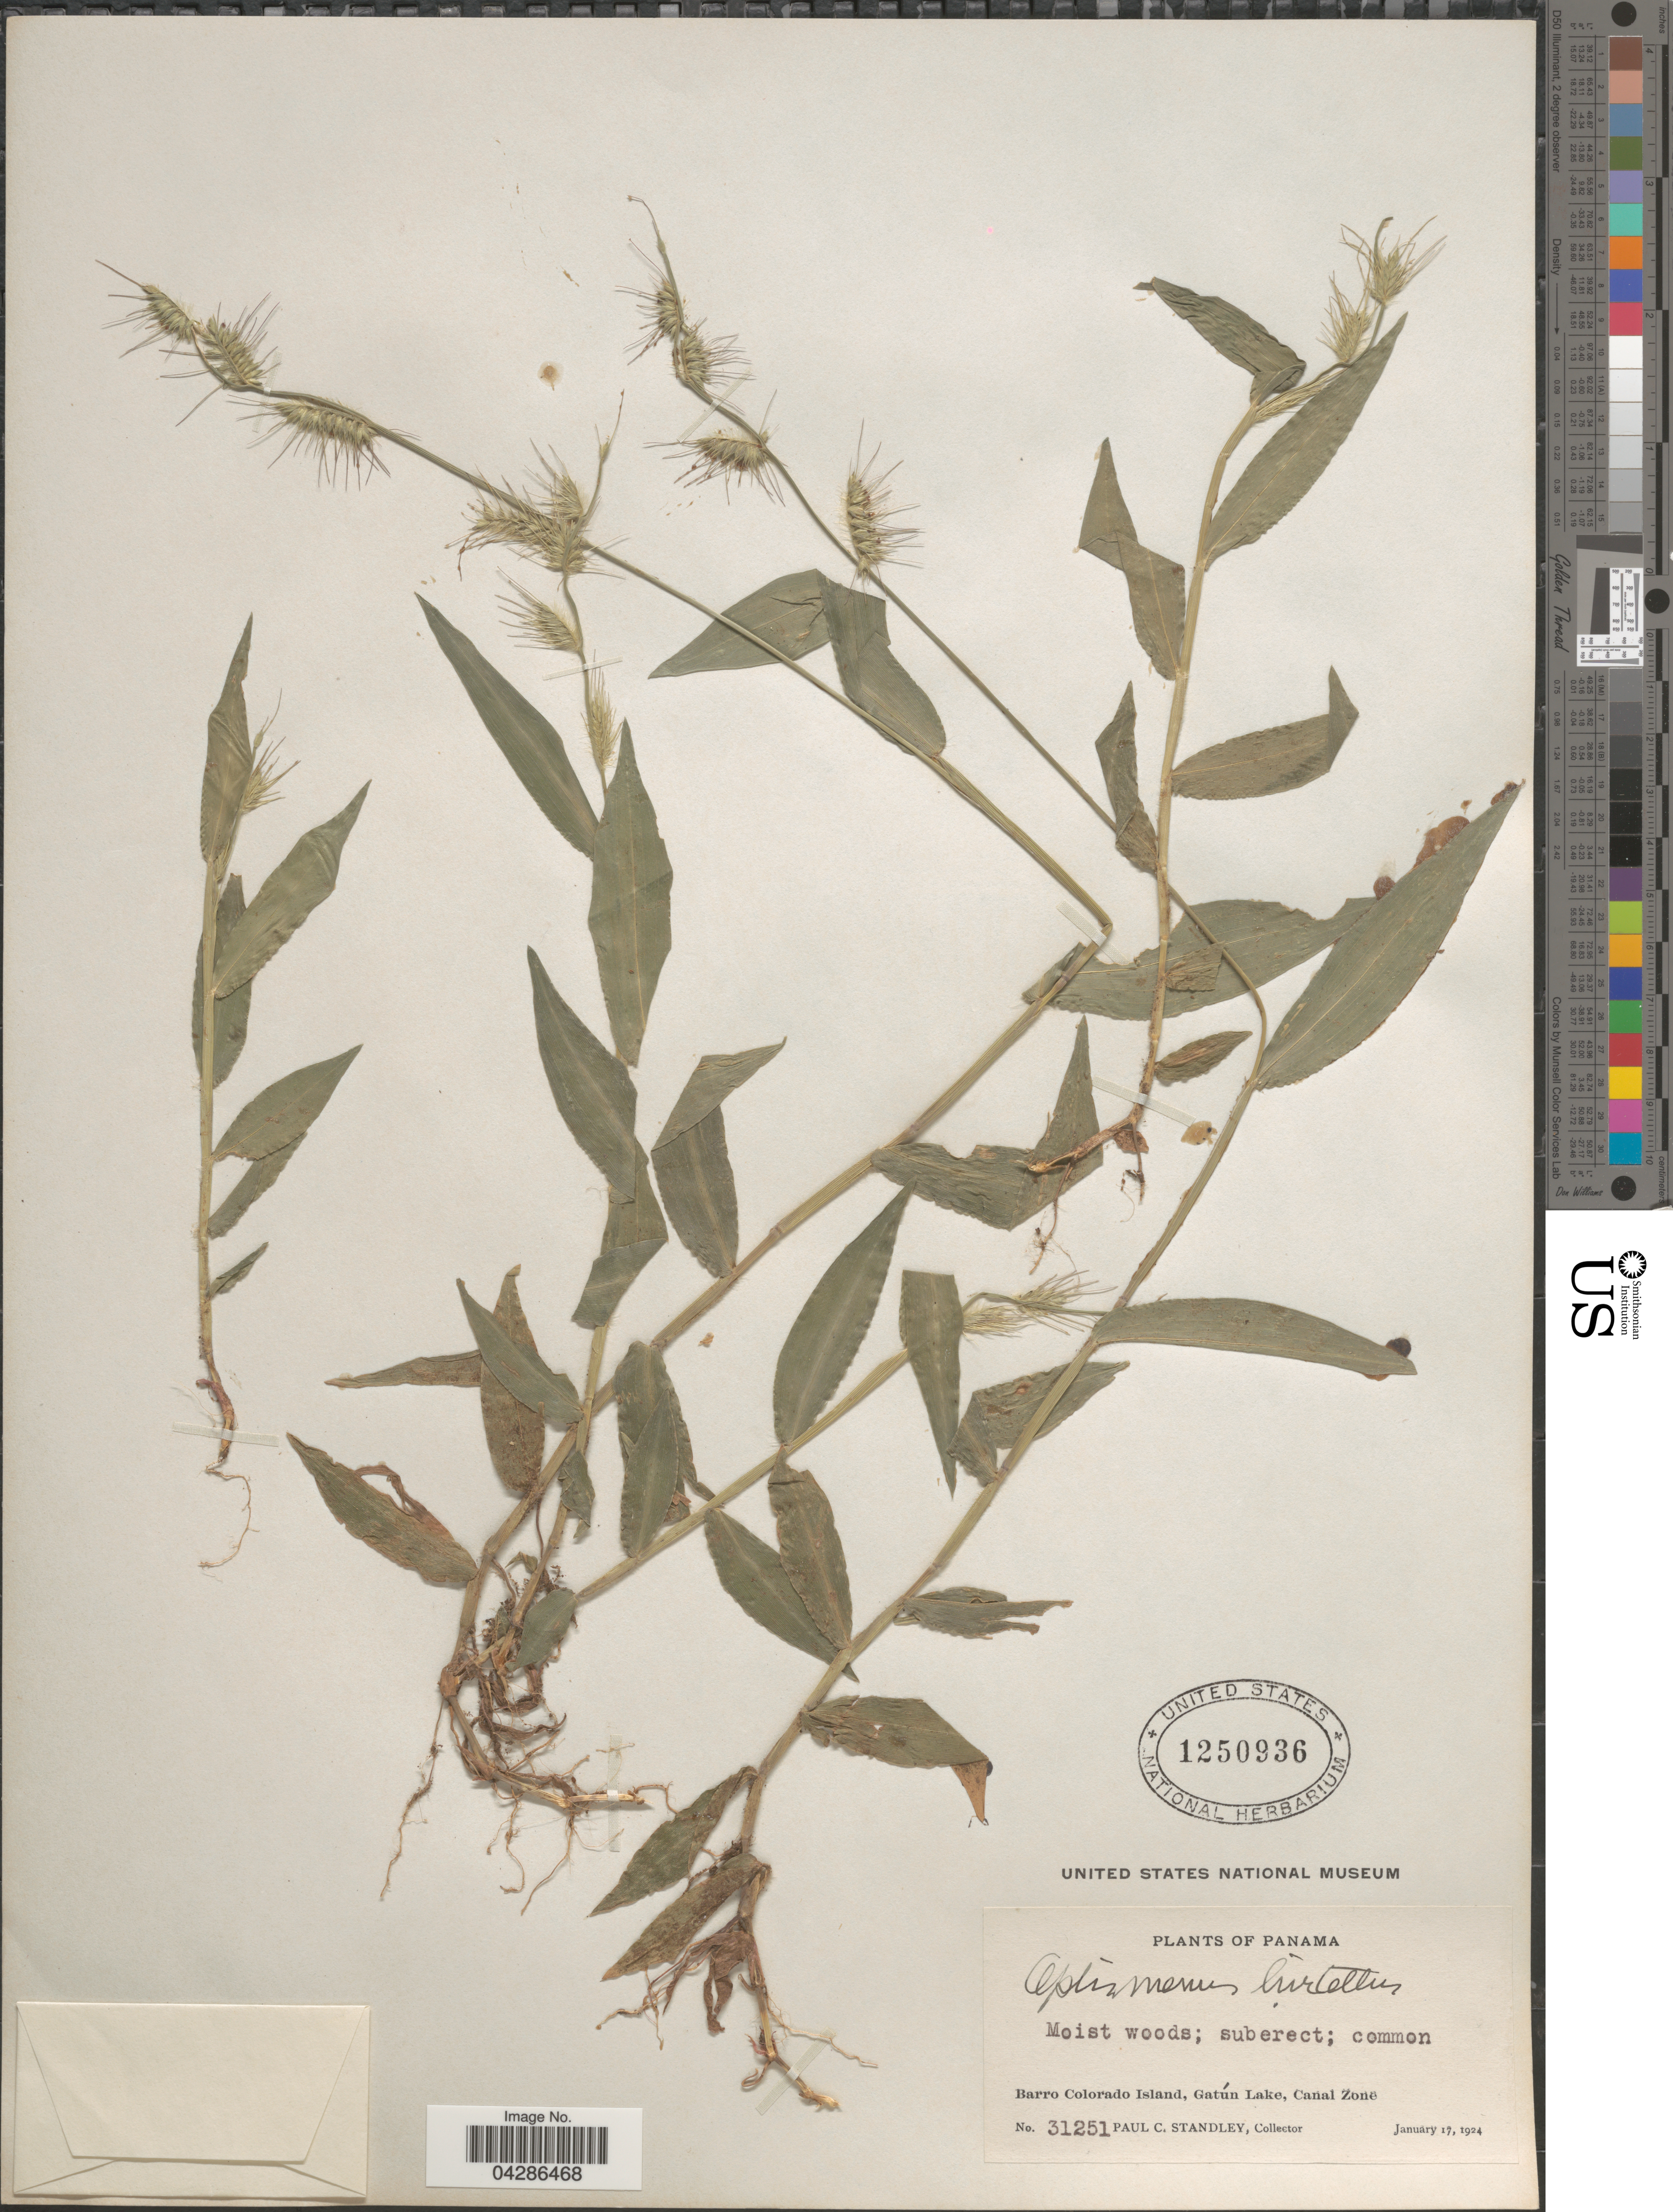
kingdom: Plantae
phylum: Tracheophyta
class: Liliopsida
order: Poales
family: Poaceae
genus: Oplismenus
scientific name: Oplismenus hirtellus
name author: (L.) P. Beauv.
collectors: P. C. Standley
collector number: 31251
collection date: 1924-01-17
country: Panama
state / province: Colón / Panamá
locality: Barro Colorado Island, Gatún Lake, Canal Zone.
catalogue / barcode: US 1250936